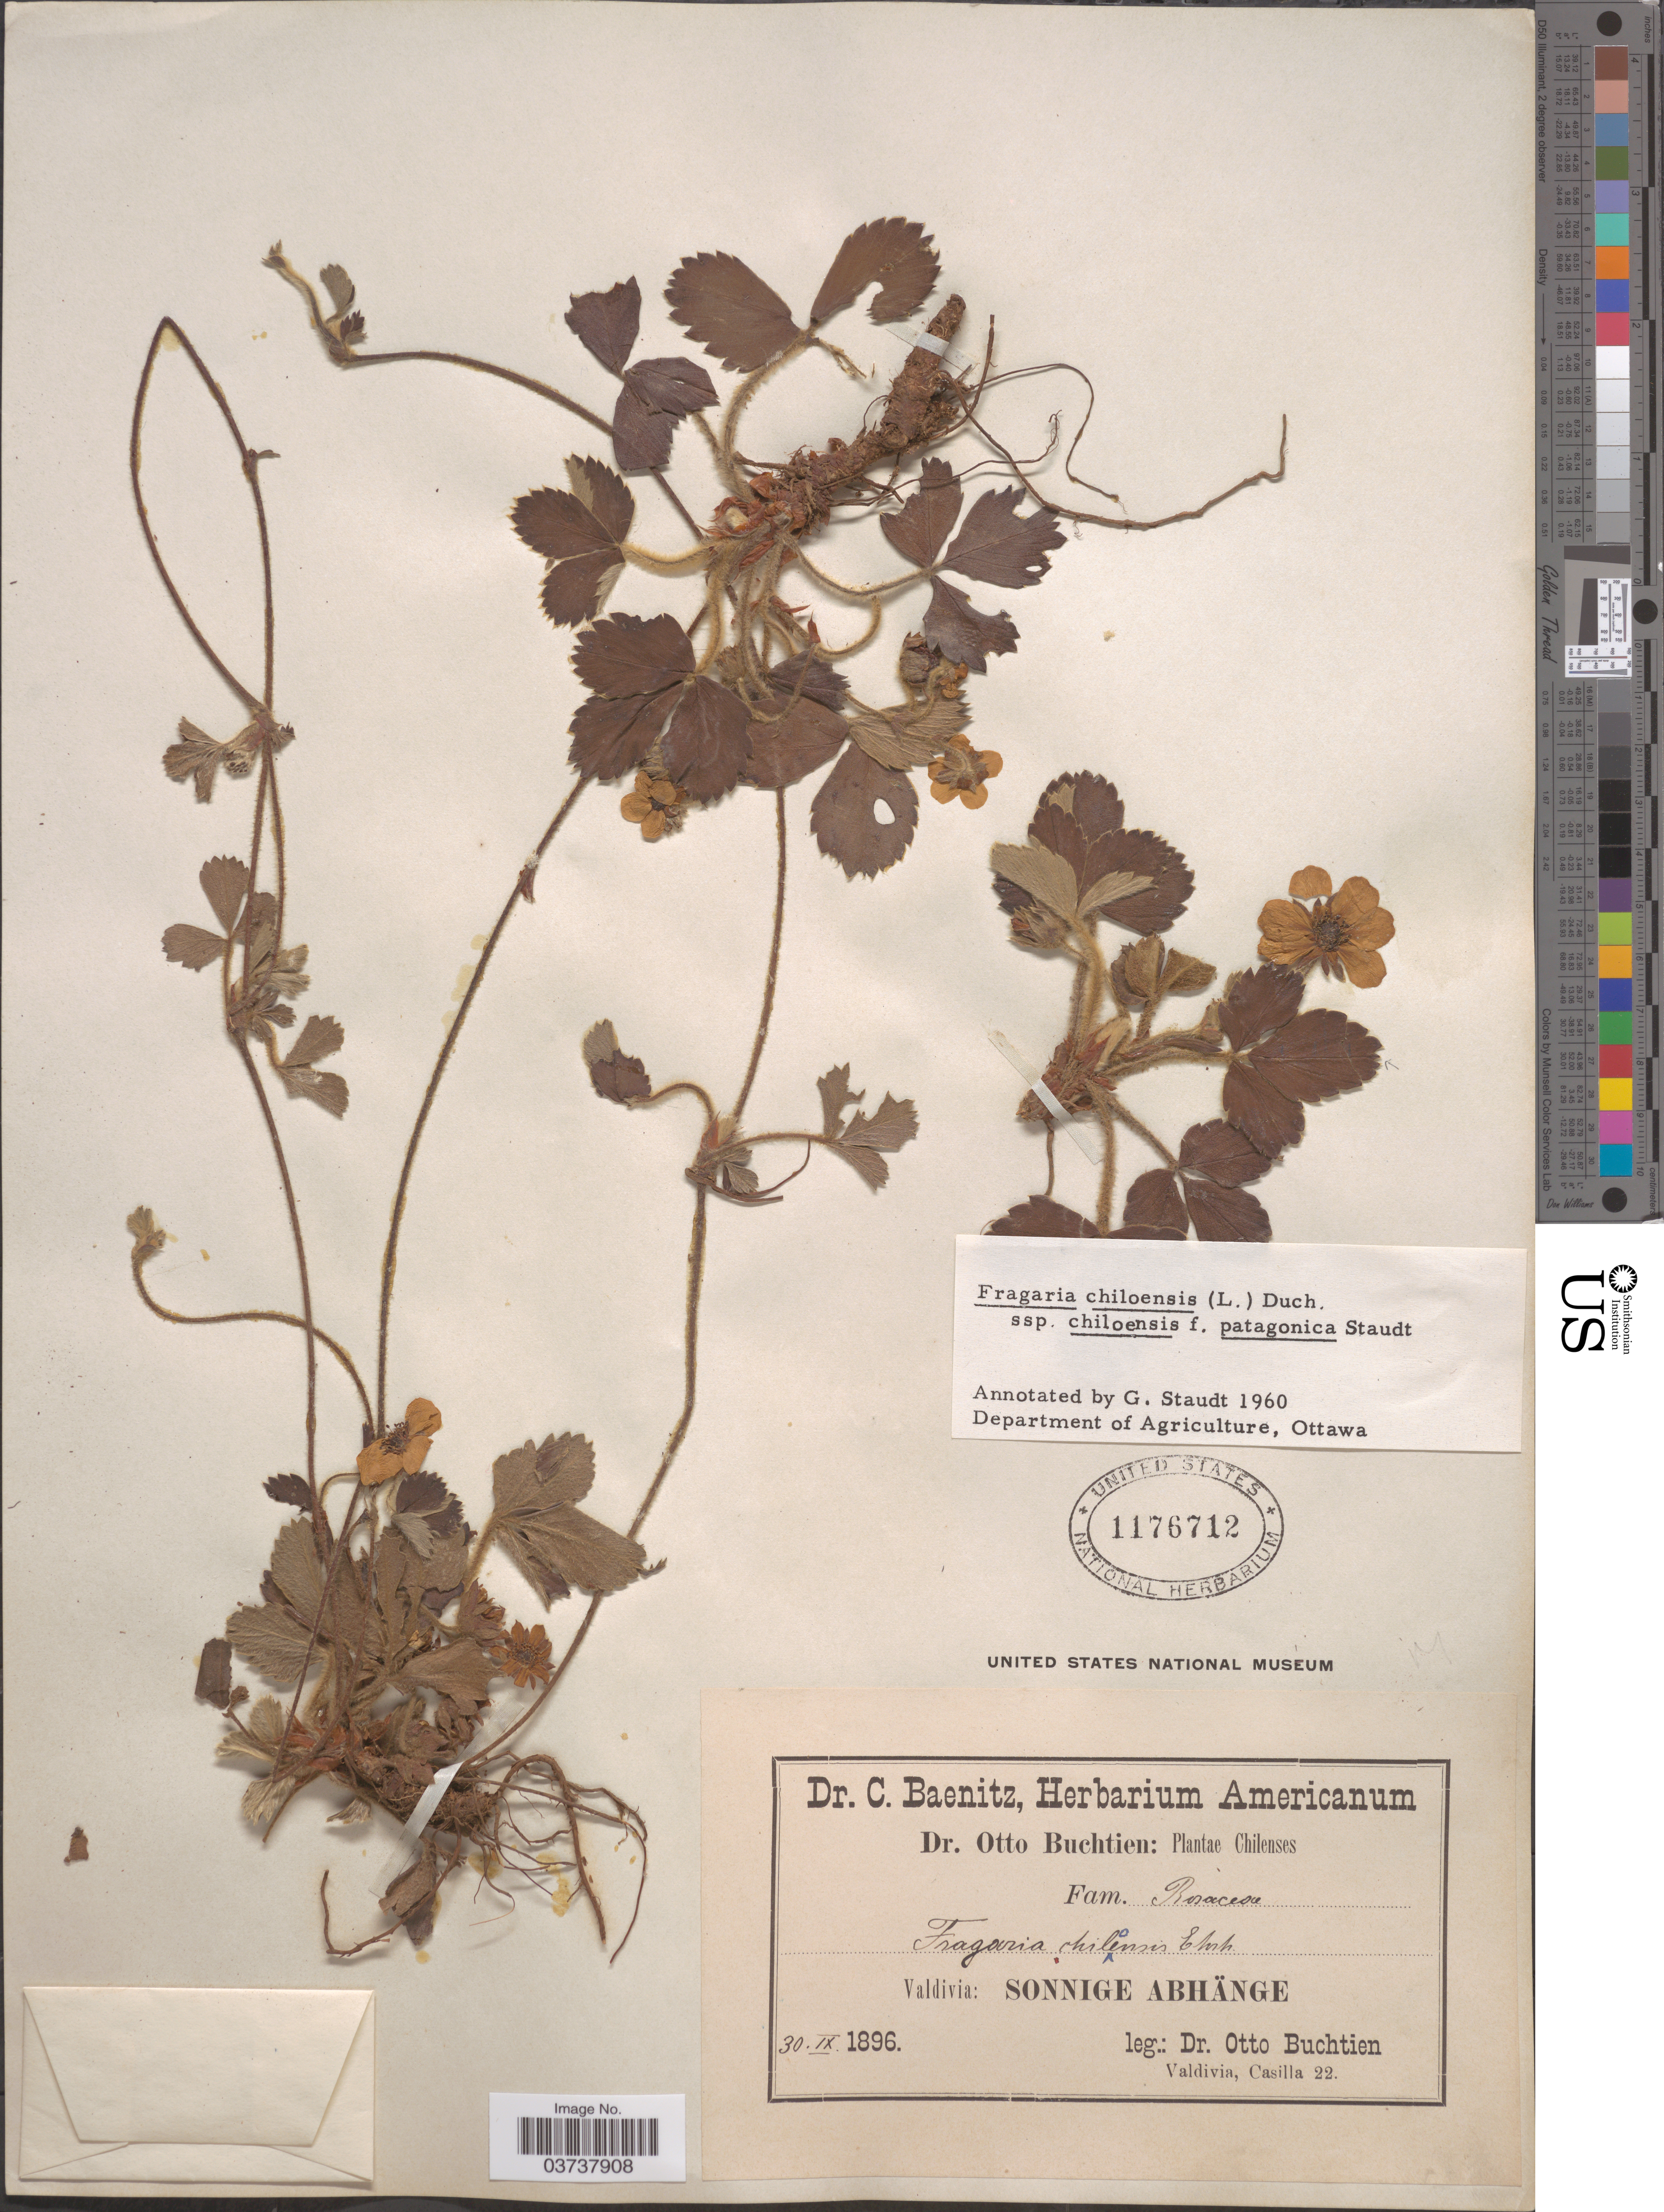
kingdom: Plantae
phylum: Tracheophyta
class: Magnoliopsida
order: Rosales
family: Rosaceae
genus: Fragaria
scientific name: Fragaria chiloensis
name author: (L.) Mill.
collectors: O. Buchtien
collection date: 1896-09-30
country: Chile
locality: Valdivia: Sonnige Abhänge.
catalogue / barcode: US 1176712